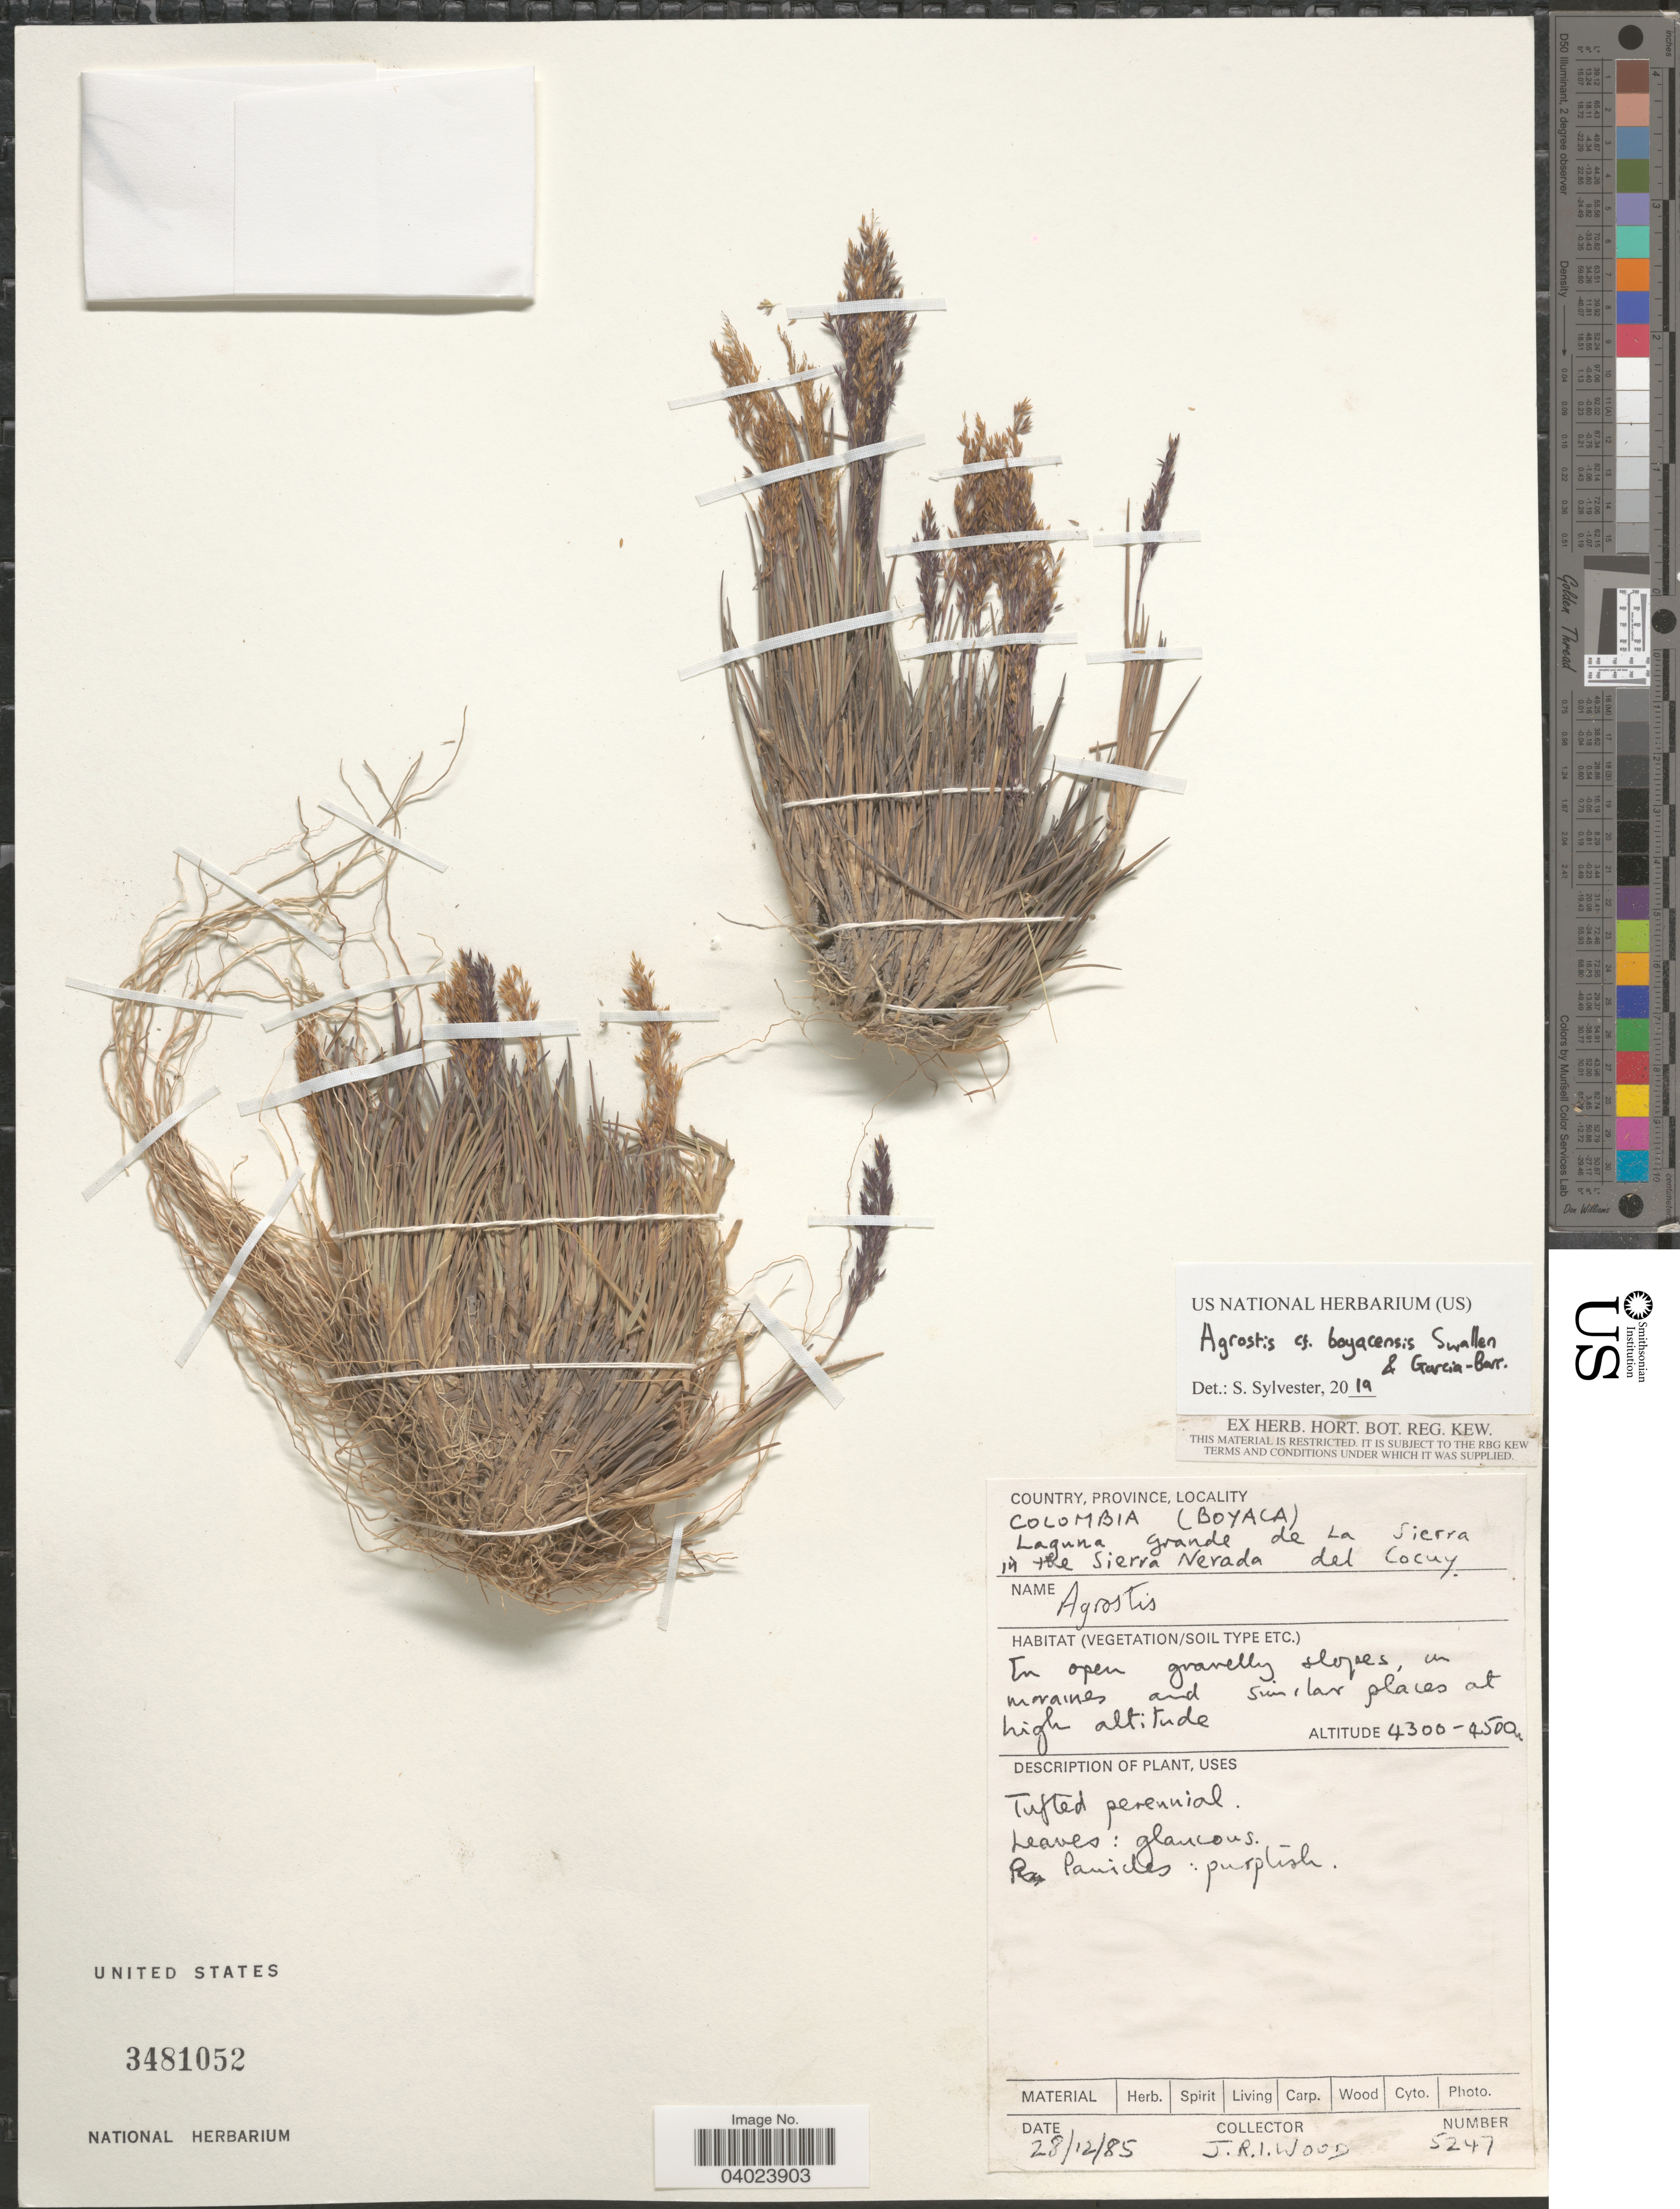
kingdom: Plantae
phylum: Tracheophyta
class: Liliopsida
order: Poales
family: Poaceae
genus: Agrostis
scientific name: Agrostis boyacensis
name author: Swallen & García-Barr.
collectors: J. R. I. Wood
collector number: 5247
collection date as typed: Transcribed d/m/y: 28/12/85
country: Colombia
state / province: Boyacá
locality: Laguna Grande de La Sierra in the Sierra Nevada del Cocuy.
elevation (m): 4300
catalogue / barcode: US 3481052